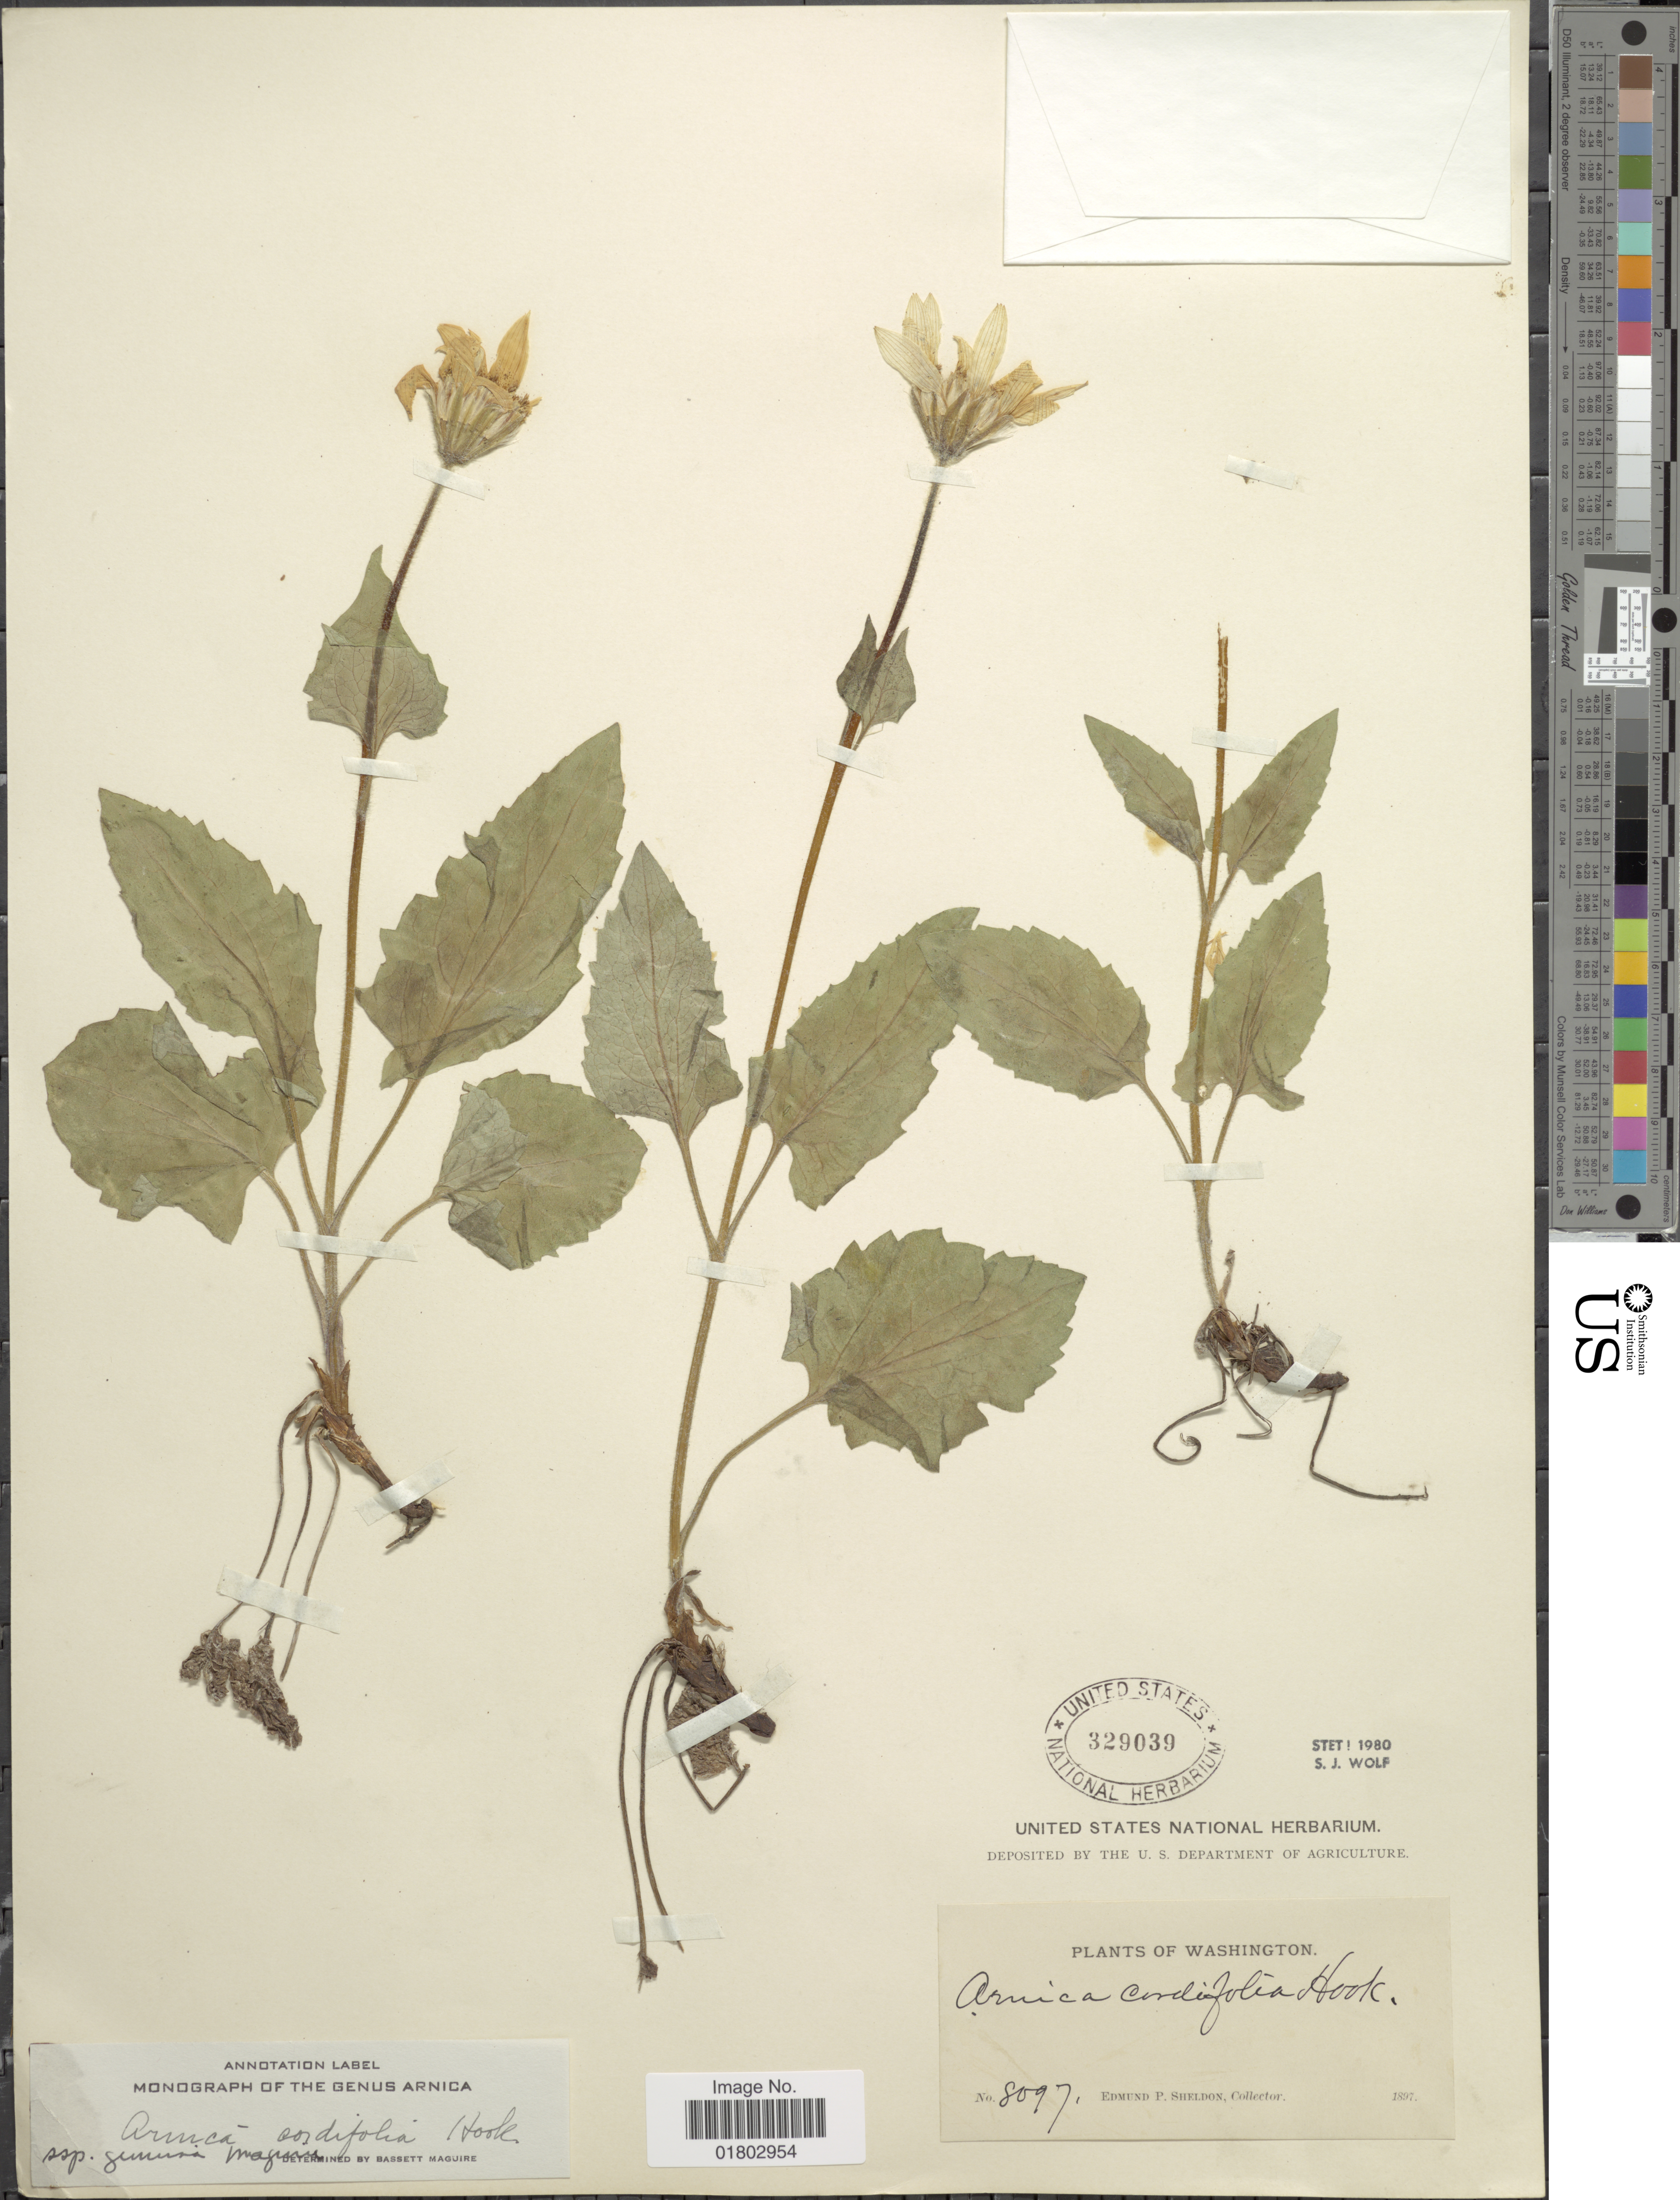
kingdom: Plantae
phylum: Tracheophyta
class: Magnoliopsida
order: Asterales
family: Asteraceae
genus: Arnica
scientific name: Arnica cordifolia subsp. genuina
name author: Maguire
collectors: E. P. Sheldon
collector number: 8097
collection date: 1897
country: United States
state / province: Washington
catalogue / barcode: US 329039